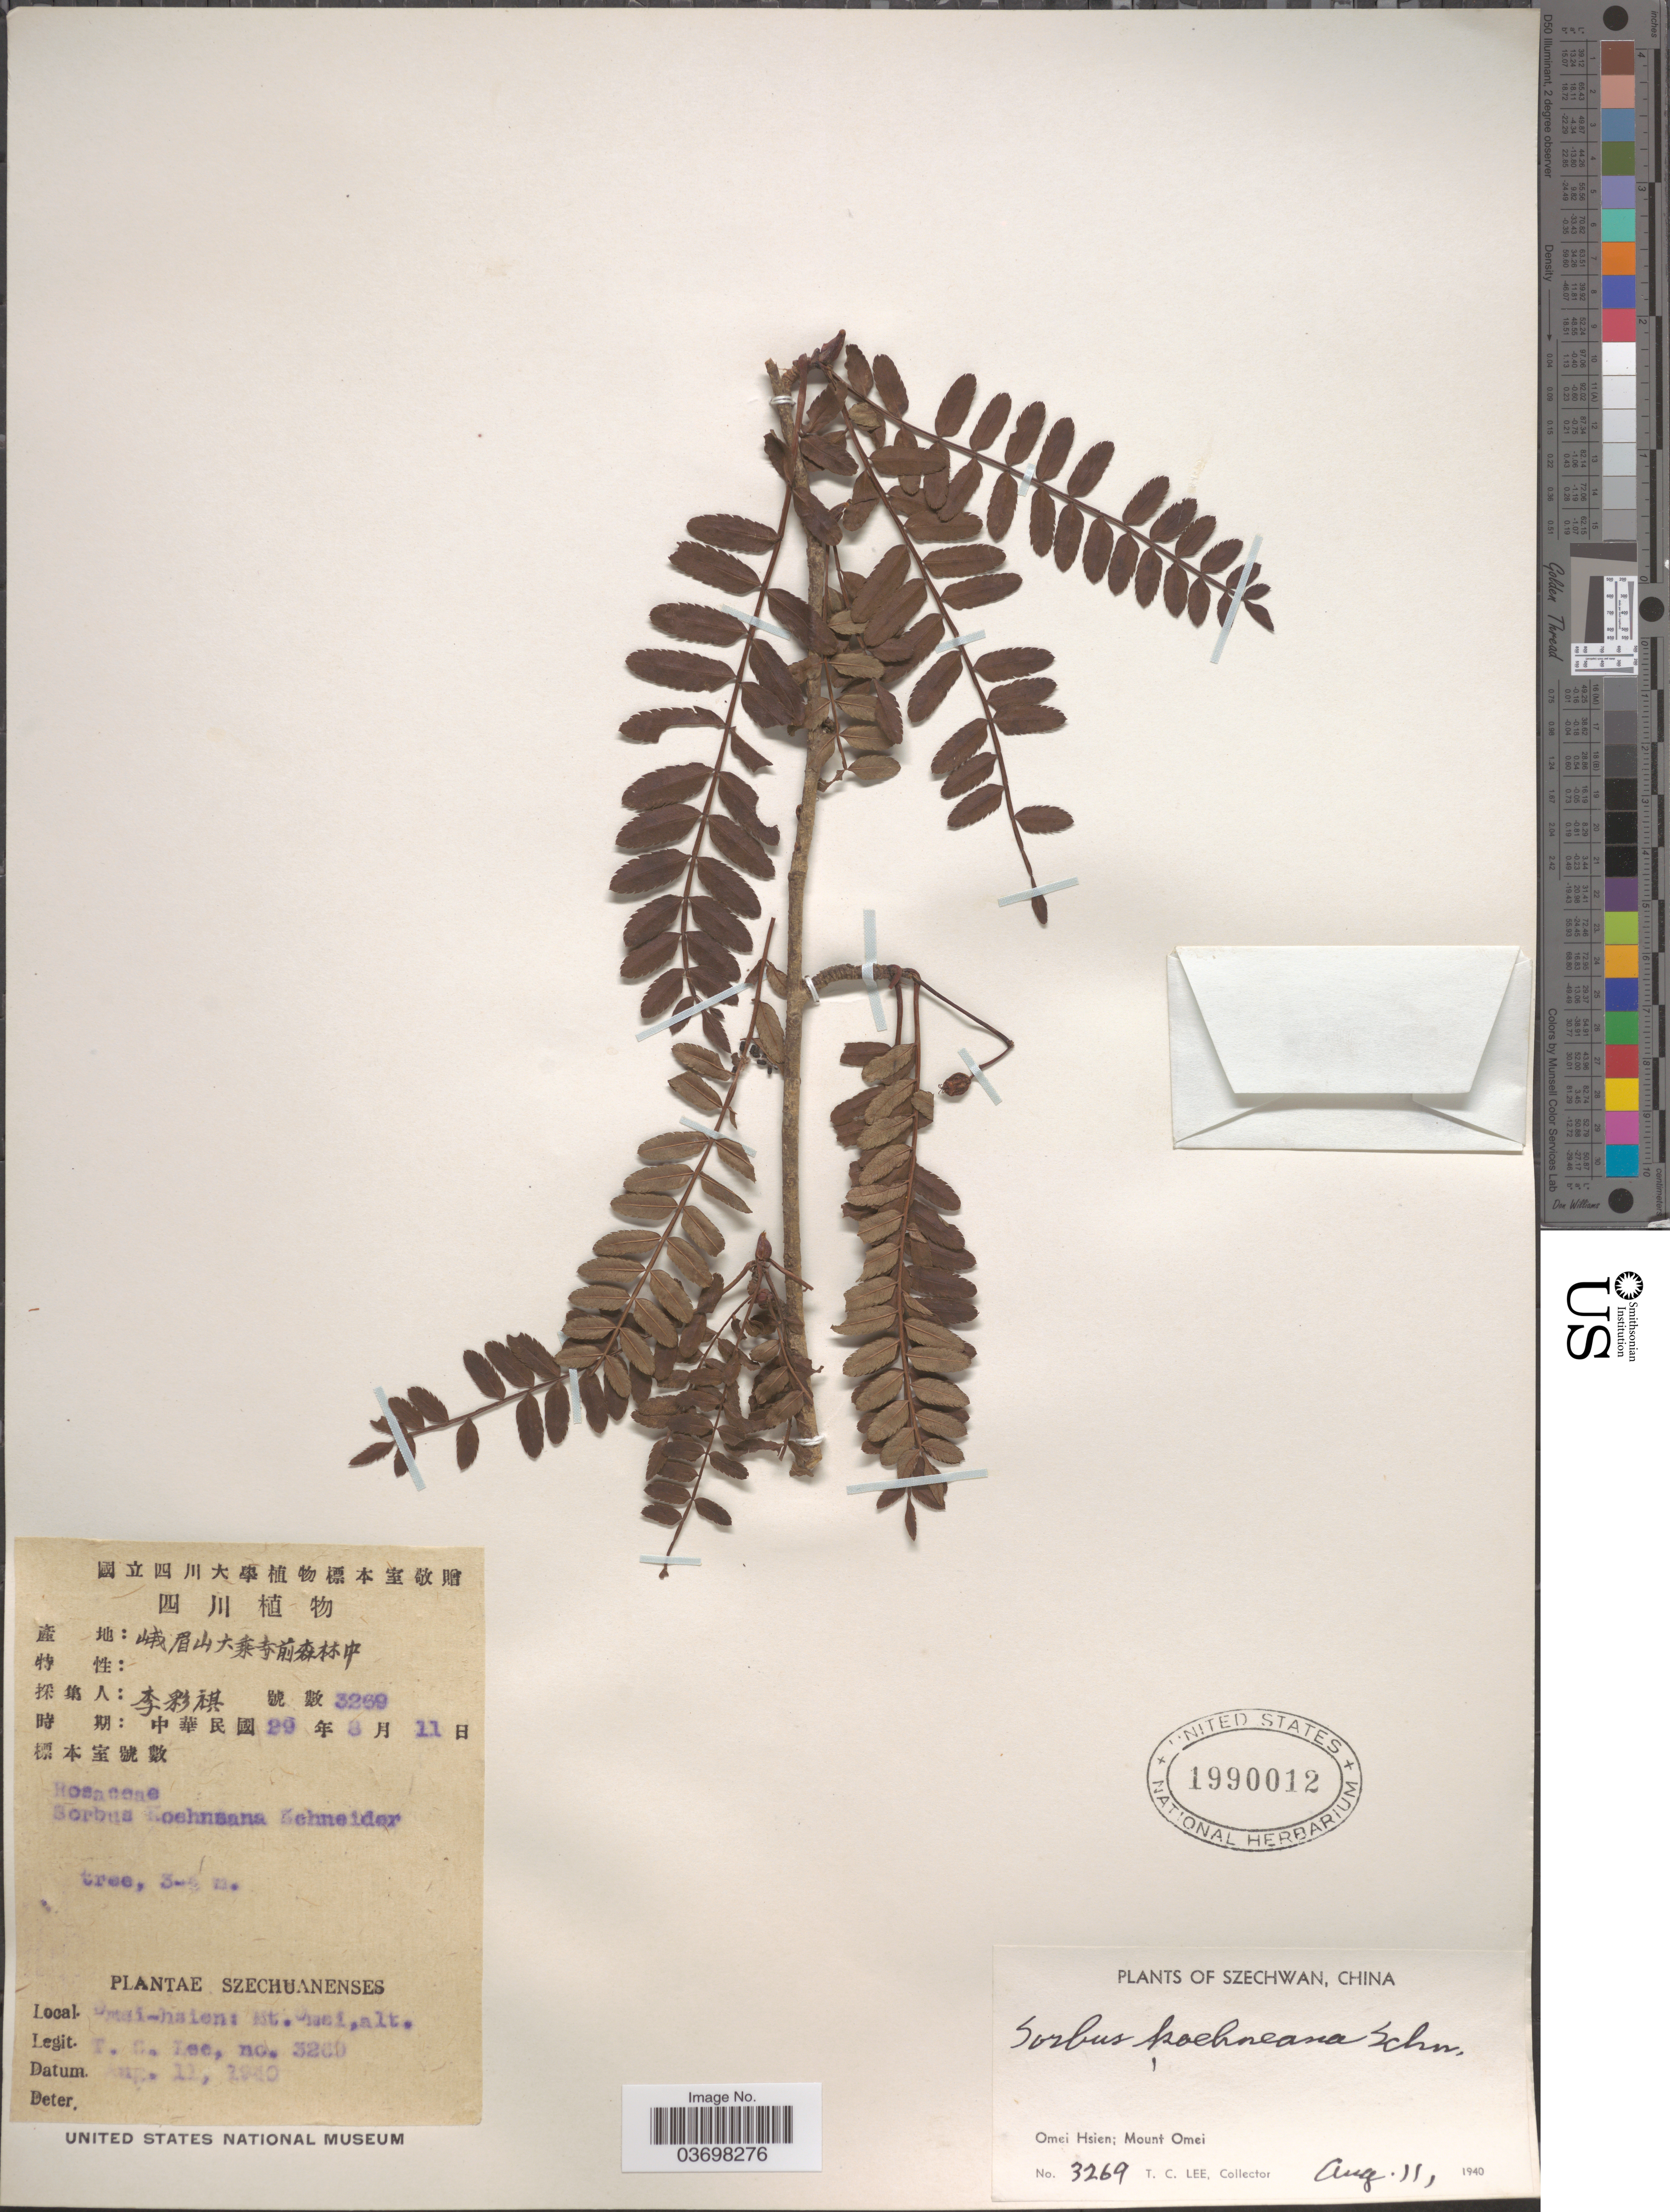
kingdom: Plantae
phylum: Tracheophyta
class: Magnoliopsida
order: Rosales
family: Rosaceae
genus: Sorbus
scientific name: Sorbus koehneana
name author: C.K. Schneid.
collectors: T. Lee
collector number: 3269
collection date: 1940-08-11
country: China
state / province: Sichuan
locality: Szechwan. Omei Hsien; Mount Omei.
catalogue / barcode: US 1990012